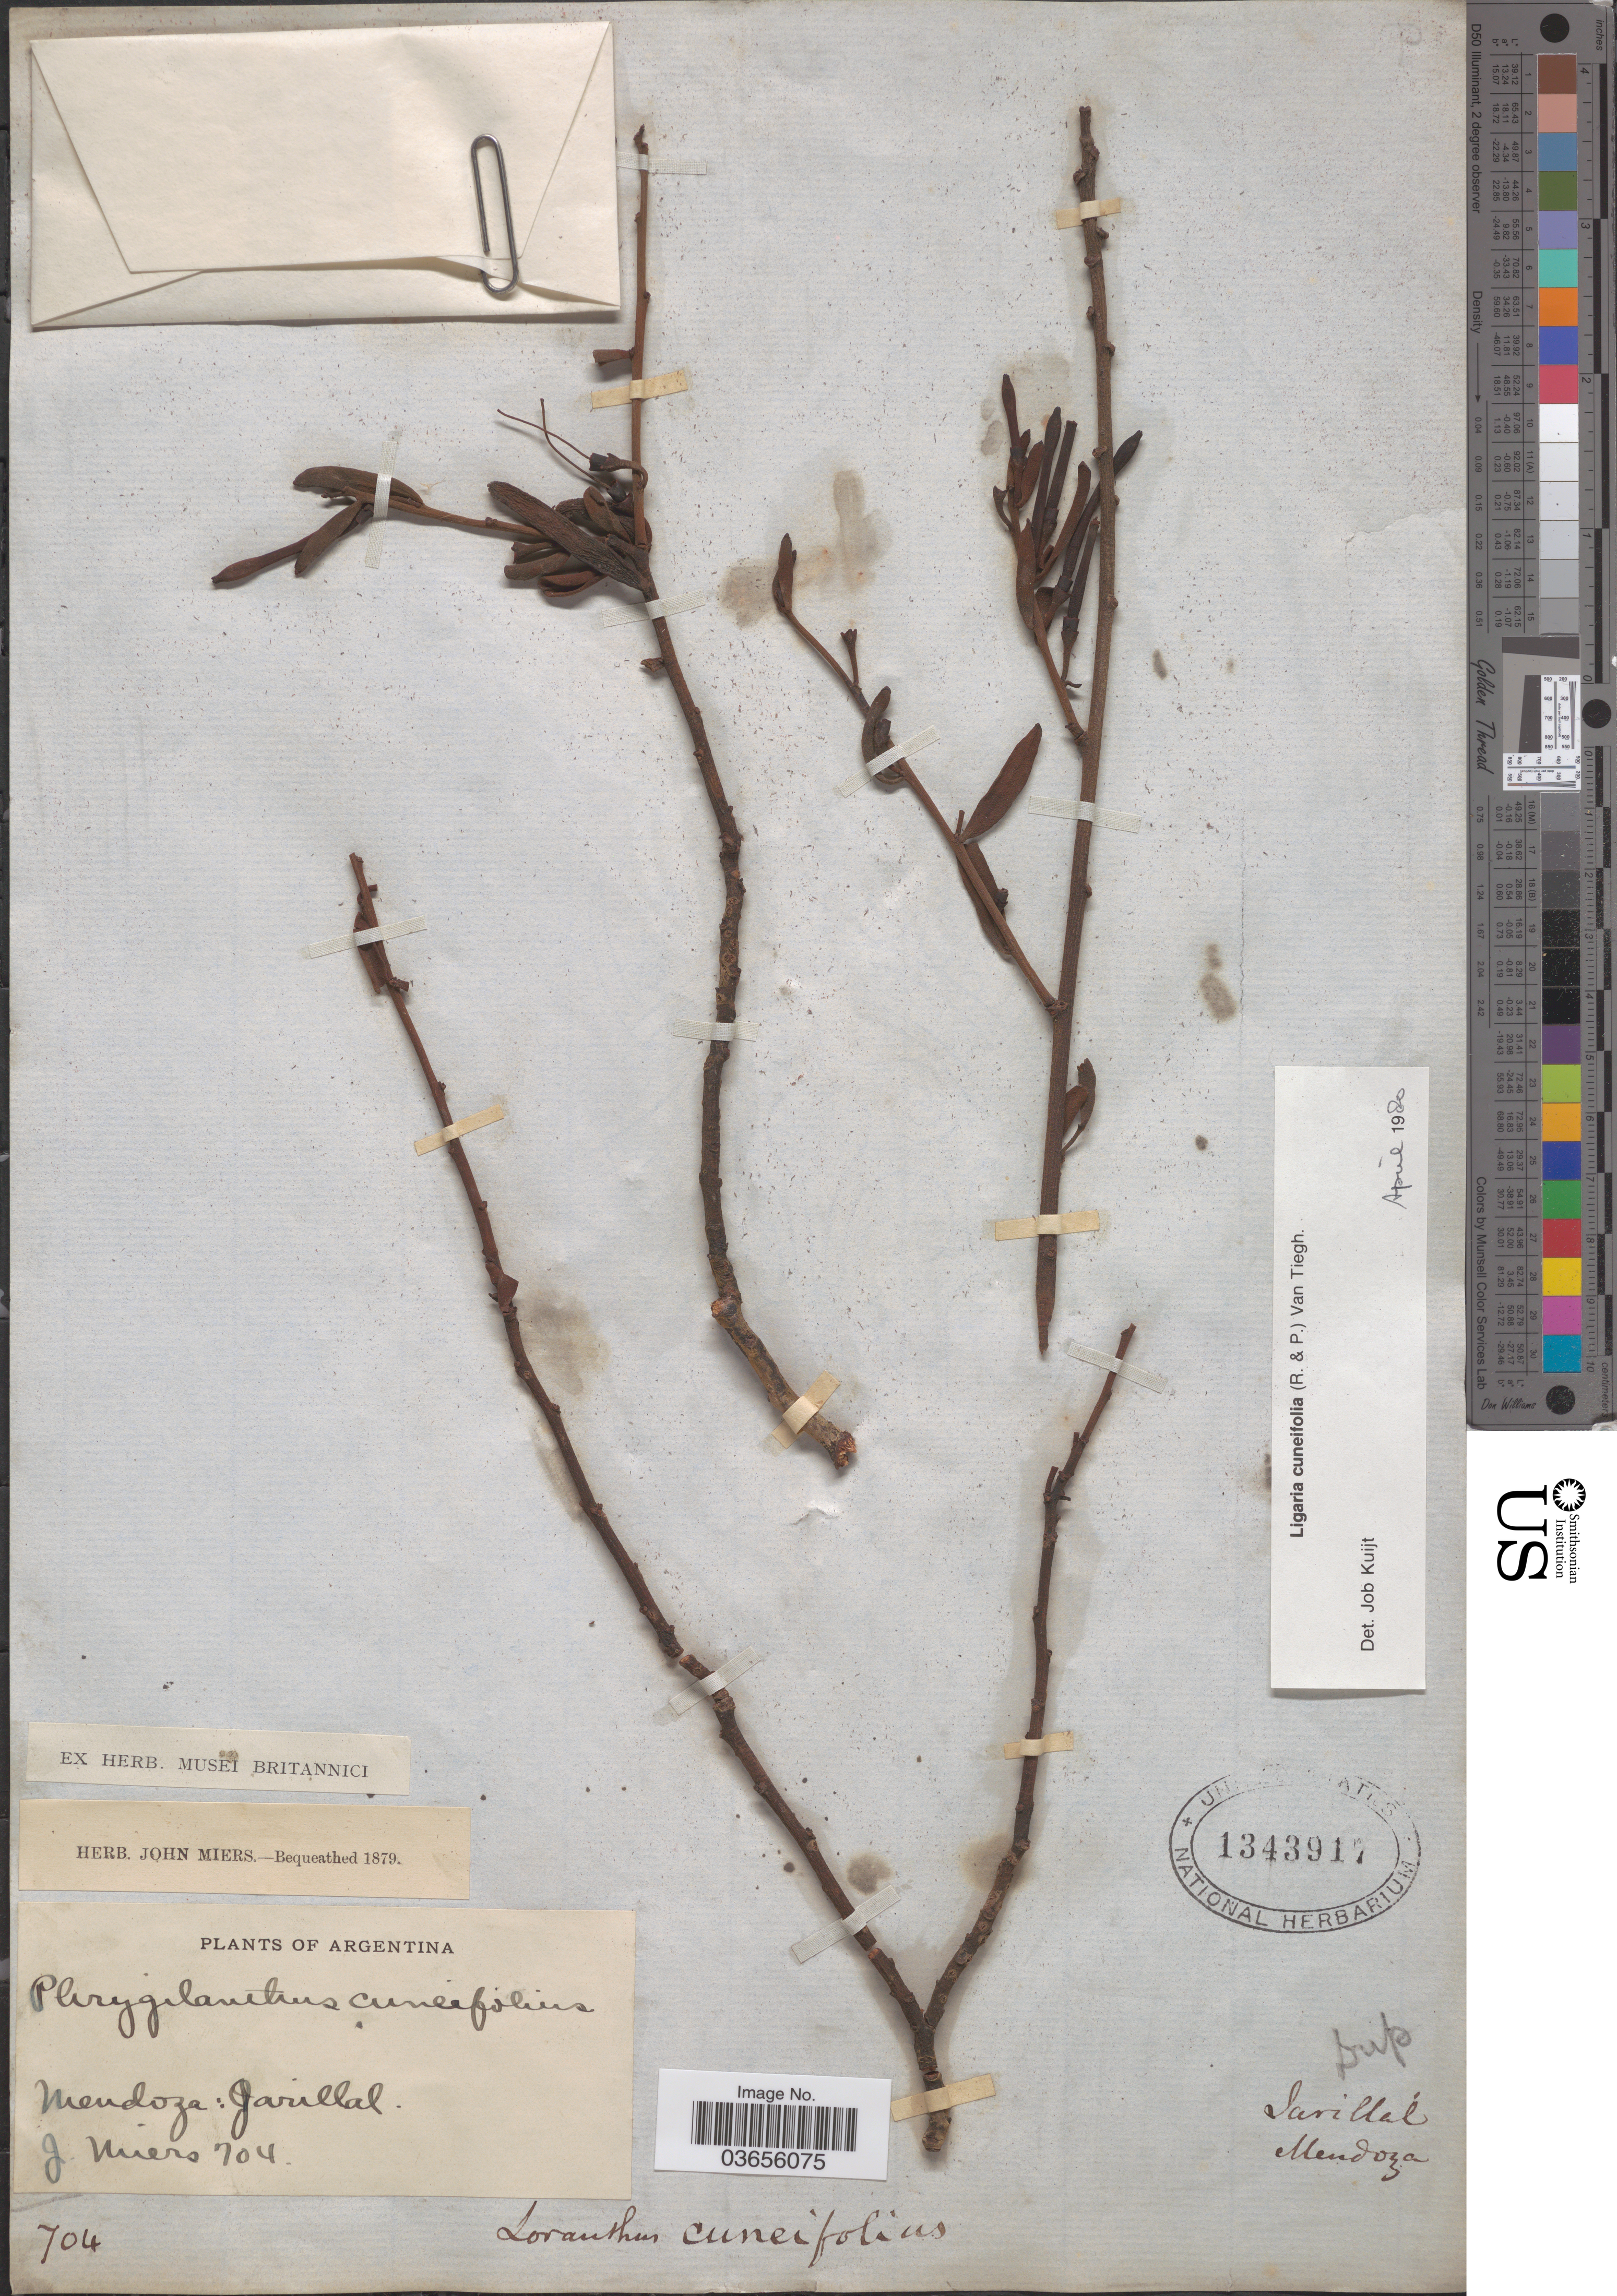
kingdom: Plantae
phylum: Tracheophyta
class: Magnoliopsida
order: Santalales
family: Loranthaceae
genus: Ligaria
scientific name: Ligaria cuneifolia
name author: (Ruiz & Pav.) Tiegh.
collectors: J. Miers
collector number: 704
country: Argentina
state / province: Mendoza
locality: Jarillal.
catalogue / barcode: US 1343917